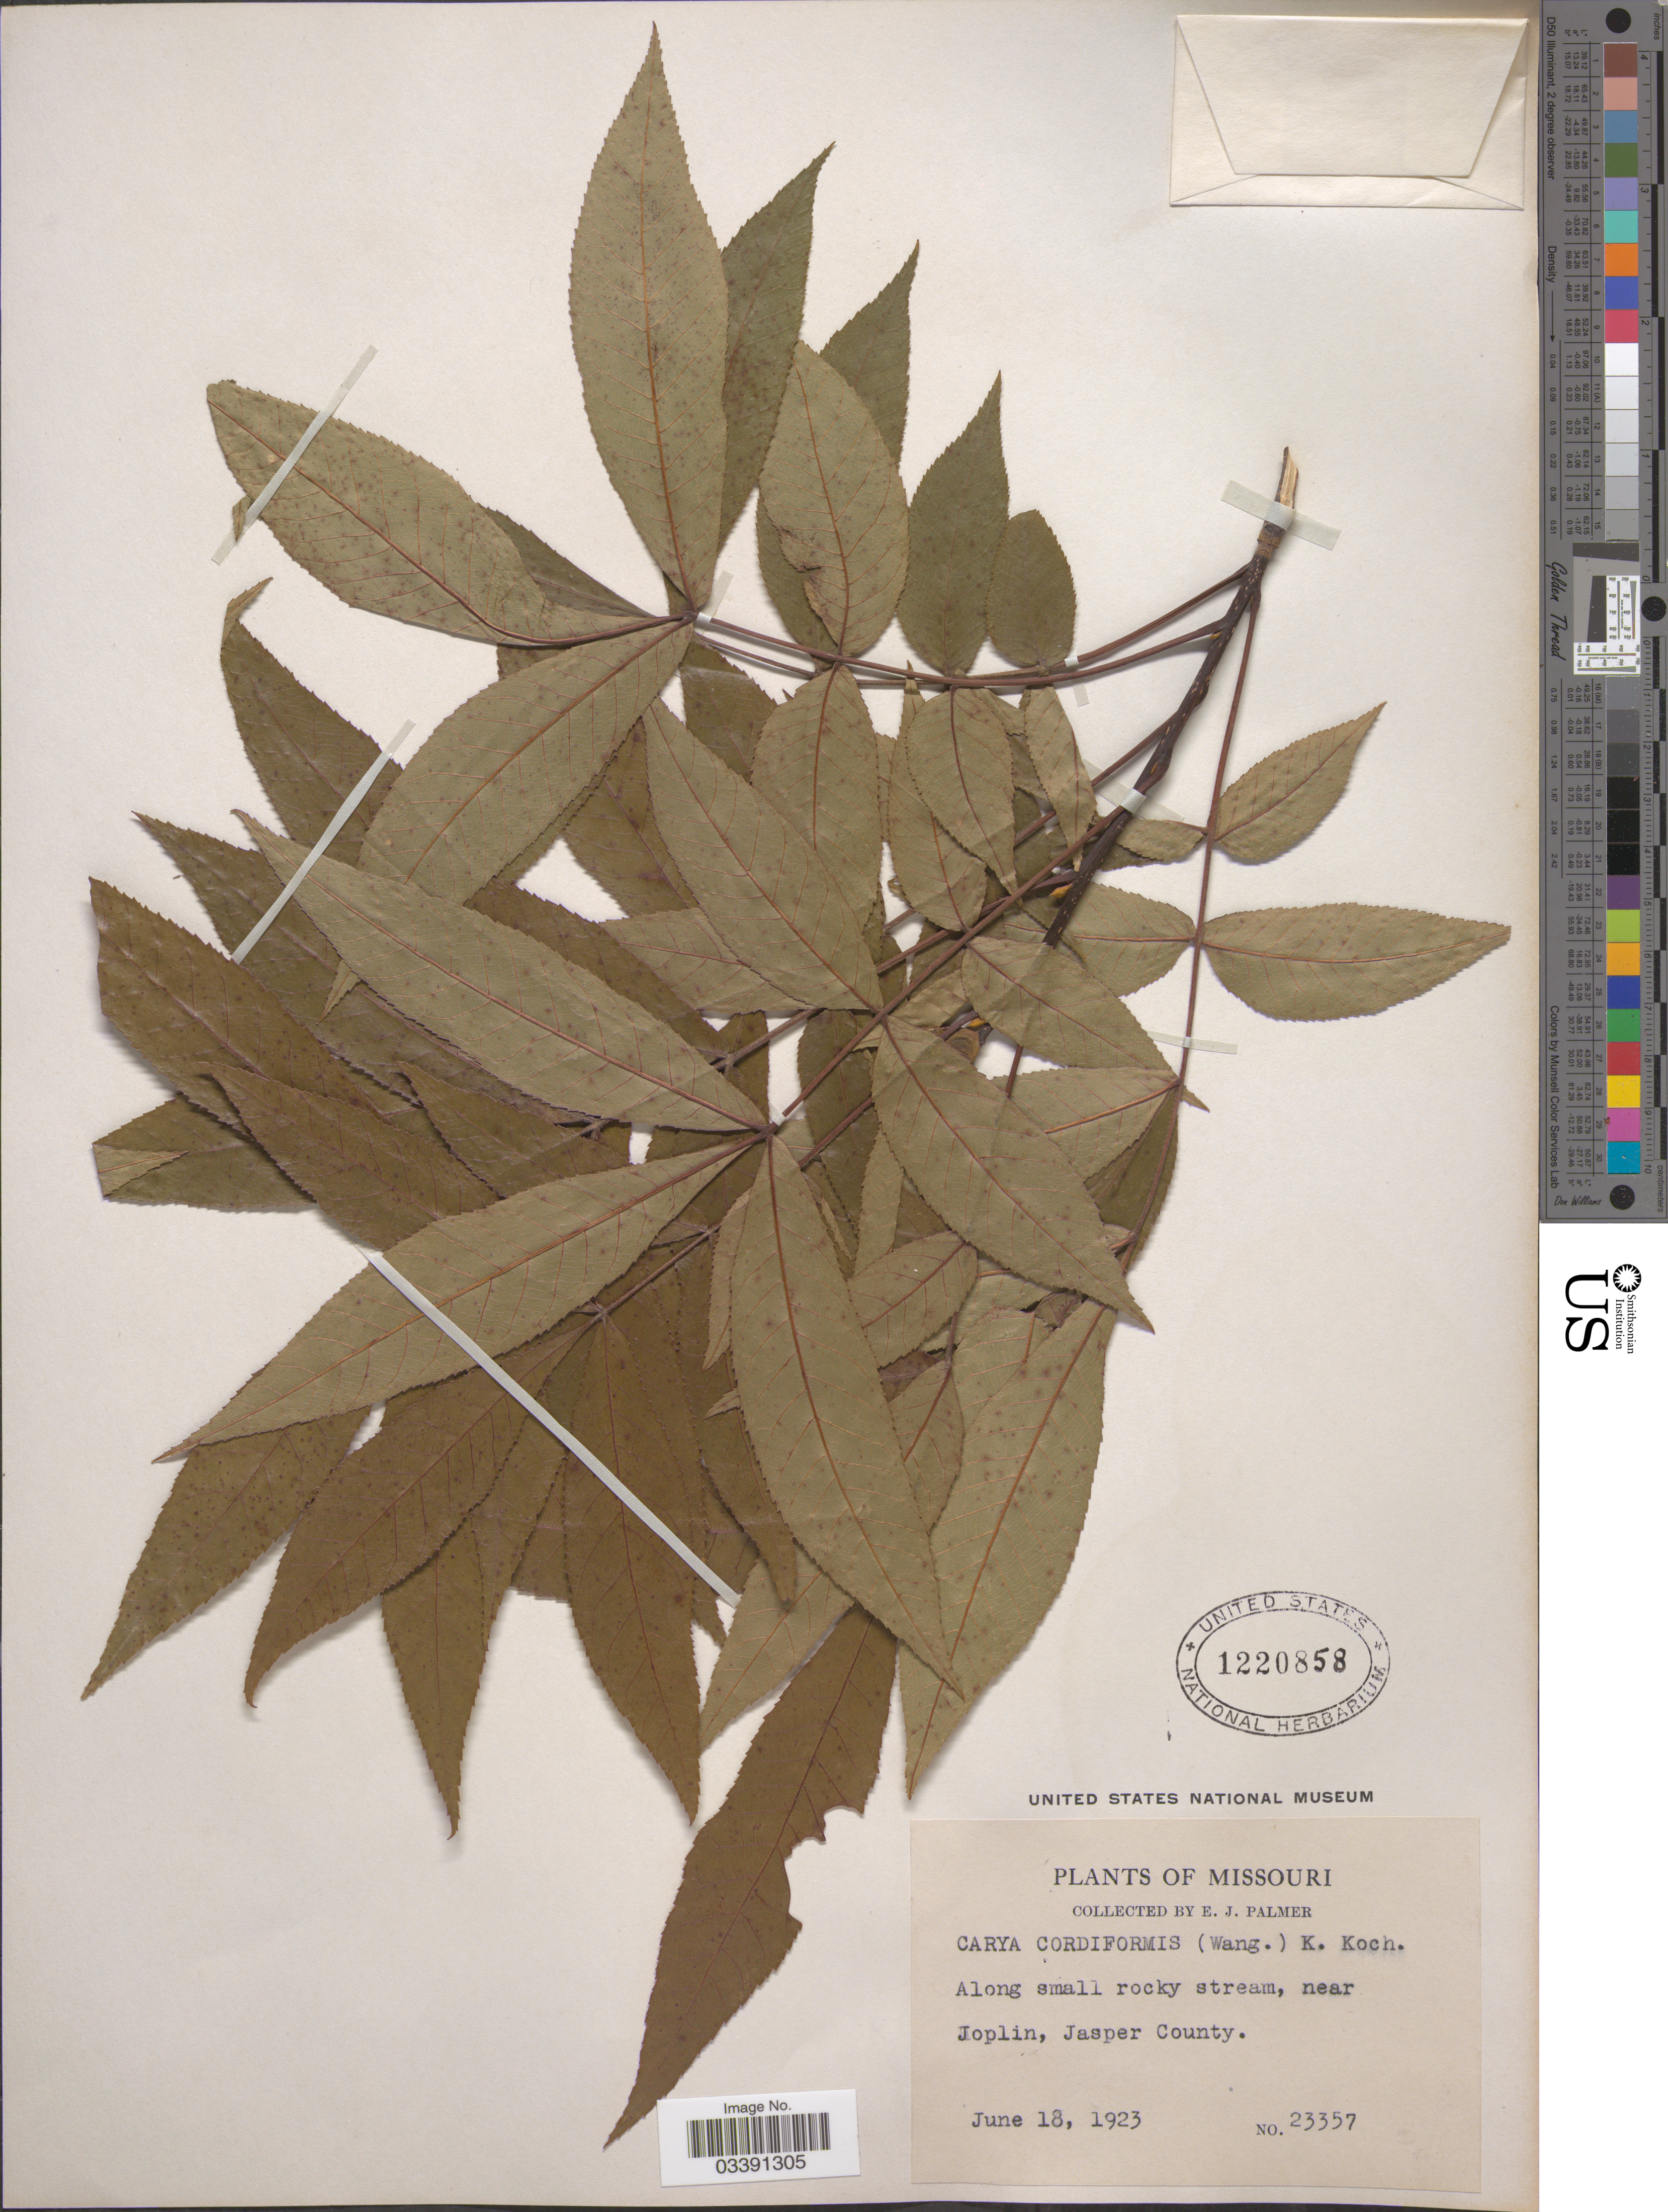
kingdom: Plantae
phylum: Tracheophyta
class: Magnoliopsida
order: Fagales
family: Juglandaceae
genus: Carya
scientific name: Carya cordiformis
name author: (Wangenh.) K. Koch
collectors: E. J. Palmer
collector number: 23357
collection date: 1923-06-18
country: United States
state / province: Missouri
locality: Along small rocky stream, near Joplin, Jasper County.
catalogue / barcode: US 1220858